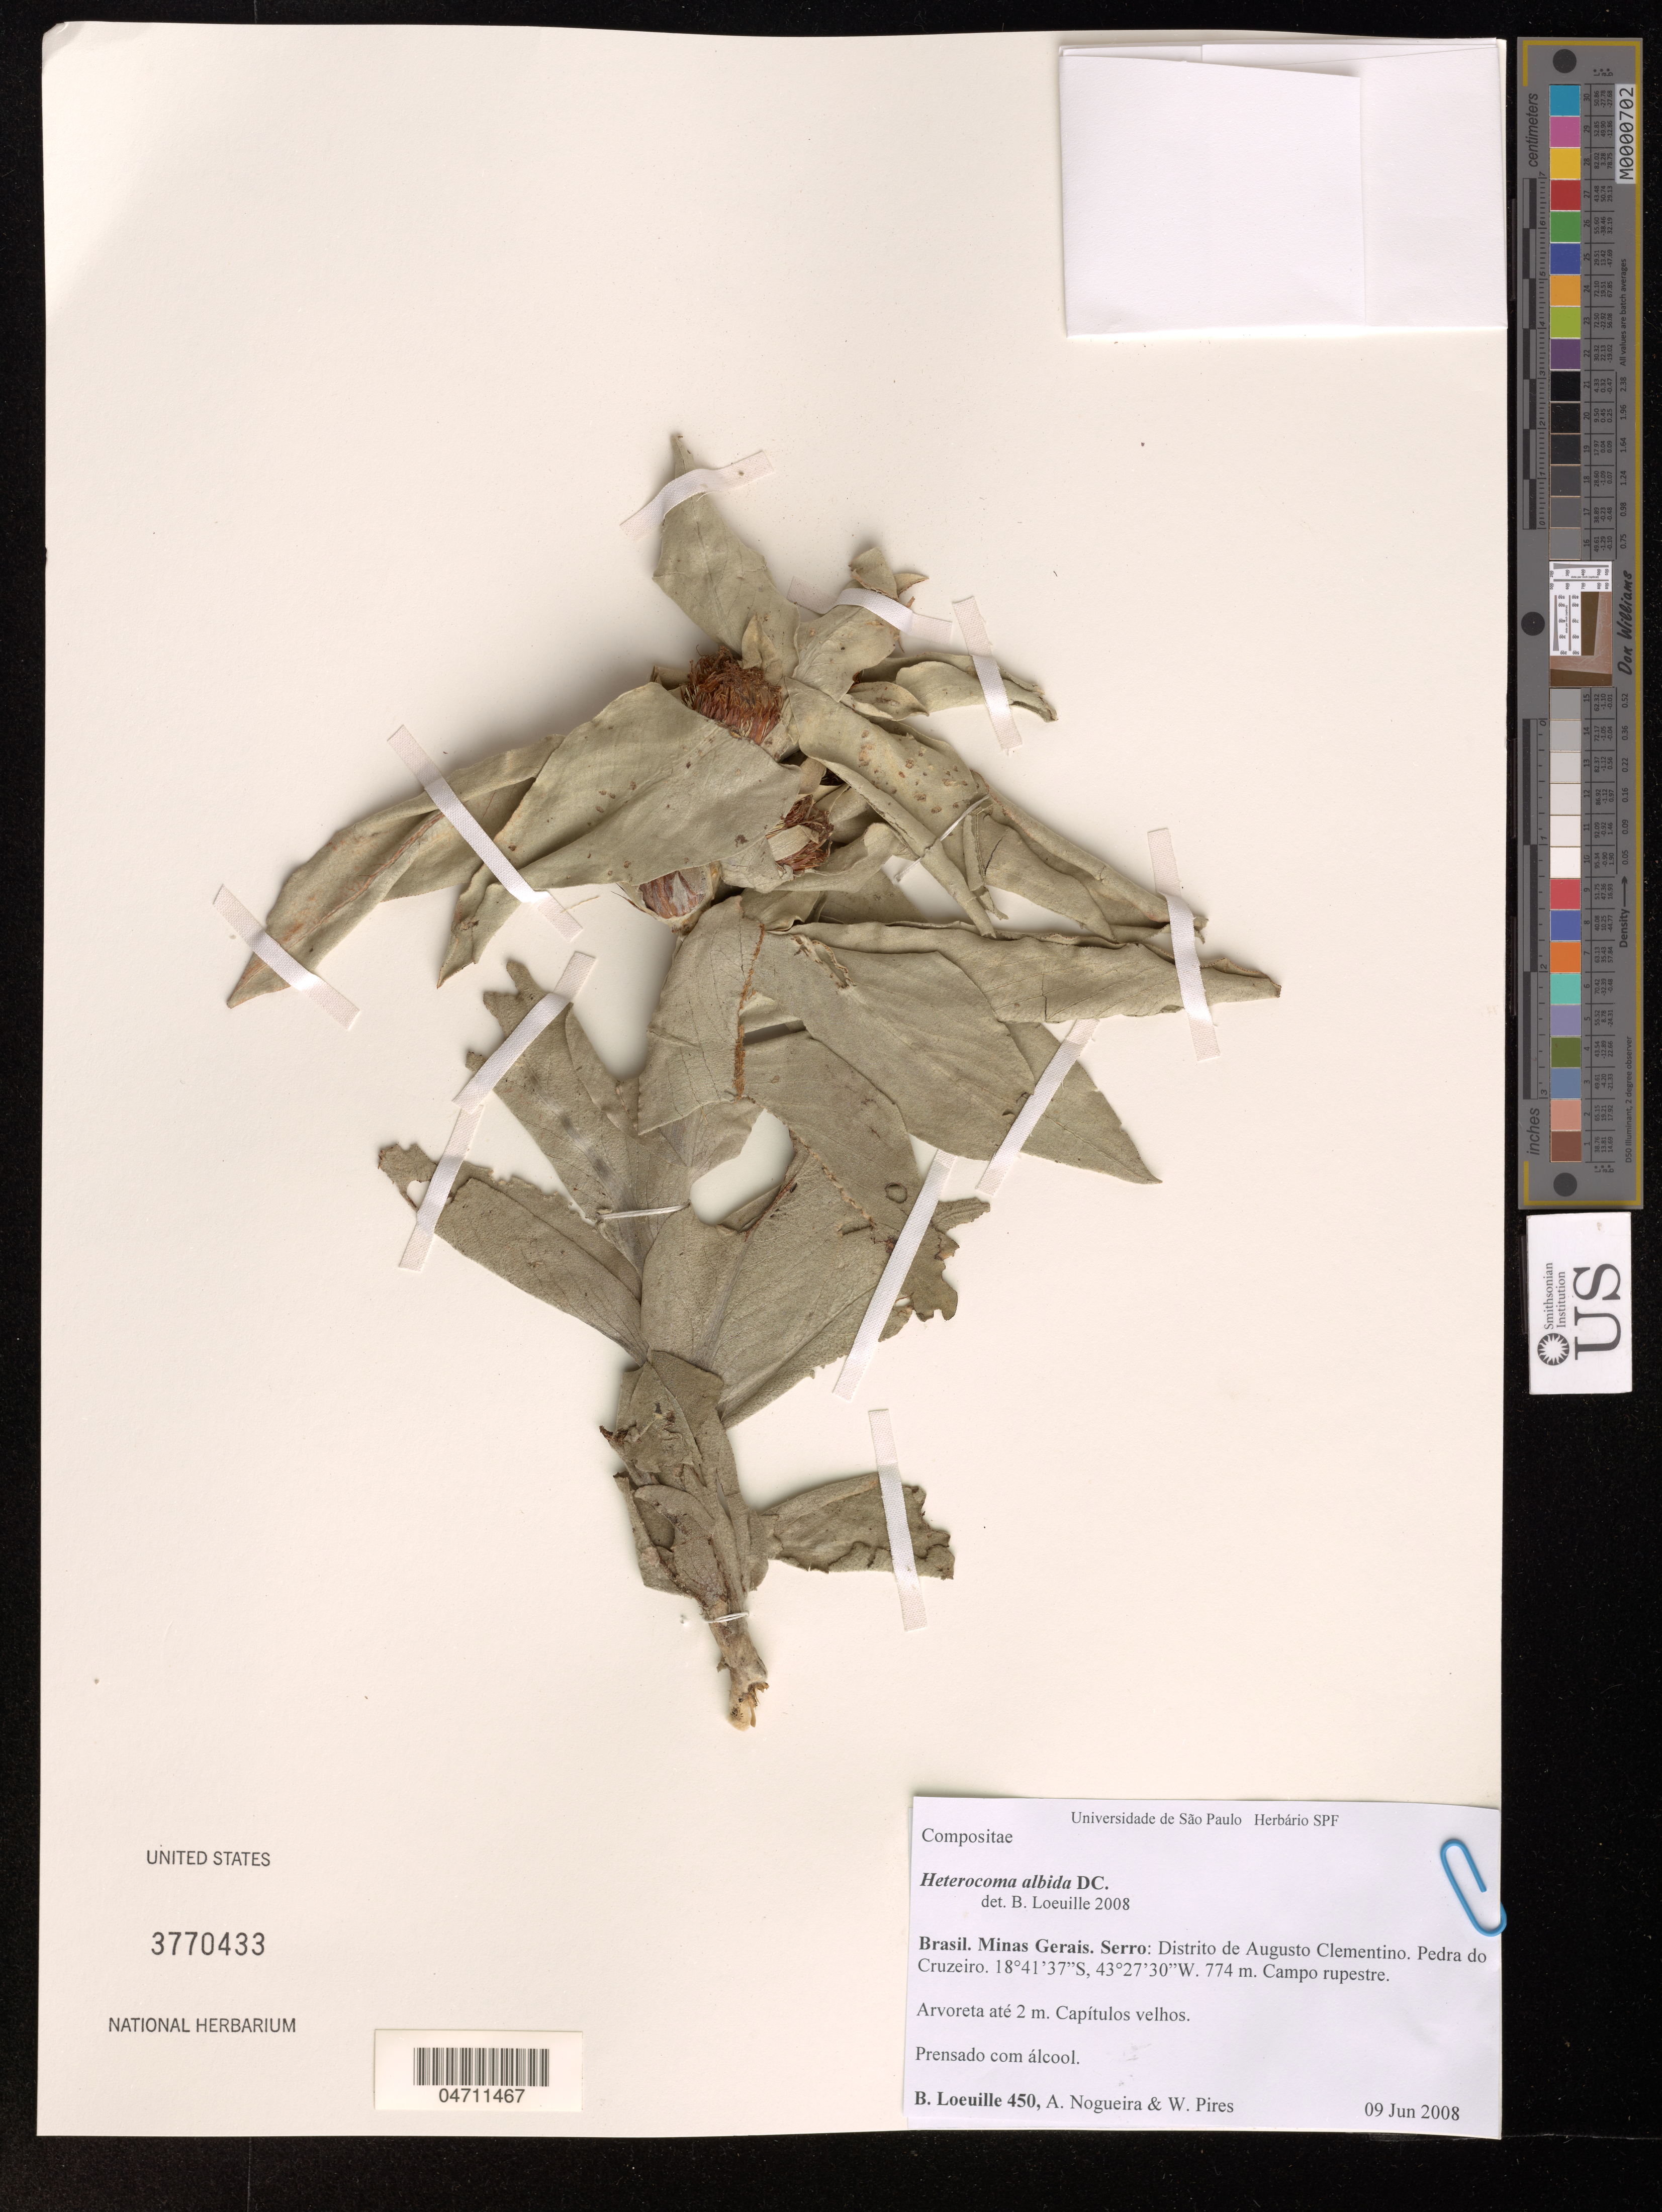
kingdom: Plantae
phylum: Tracheophyta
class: Magnoliopsida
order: Asterales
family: Asteraceae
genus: Heterocoma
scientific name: Heterocoma albida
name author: DC.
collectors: B. Loeuille & A. Nogueira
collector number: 450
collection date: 2008-06-09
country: Brazil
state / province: Minas Gerais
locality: Serro: Distrito de Augusto Clementino. Pedra do Cruzeiro.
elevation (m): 774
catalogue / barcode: US 3770433